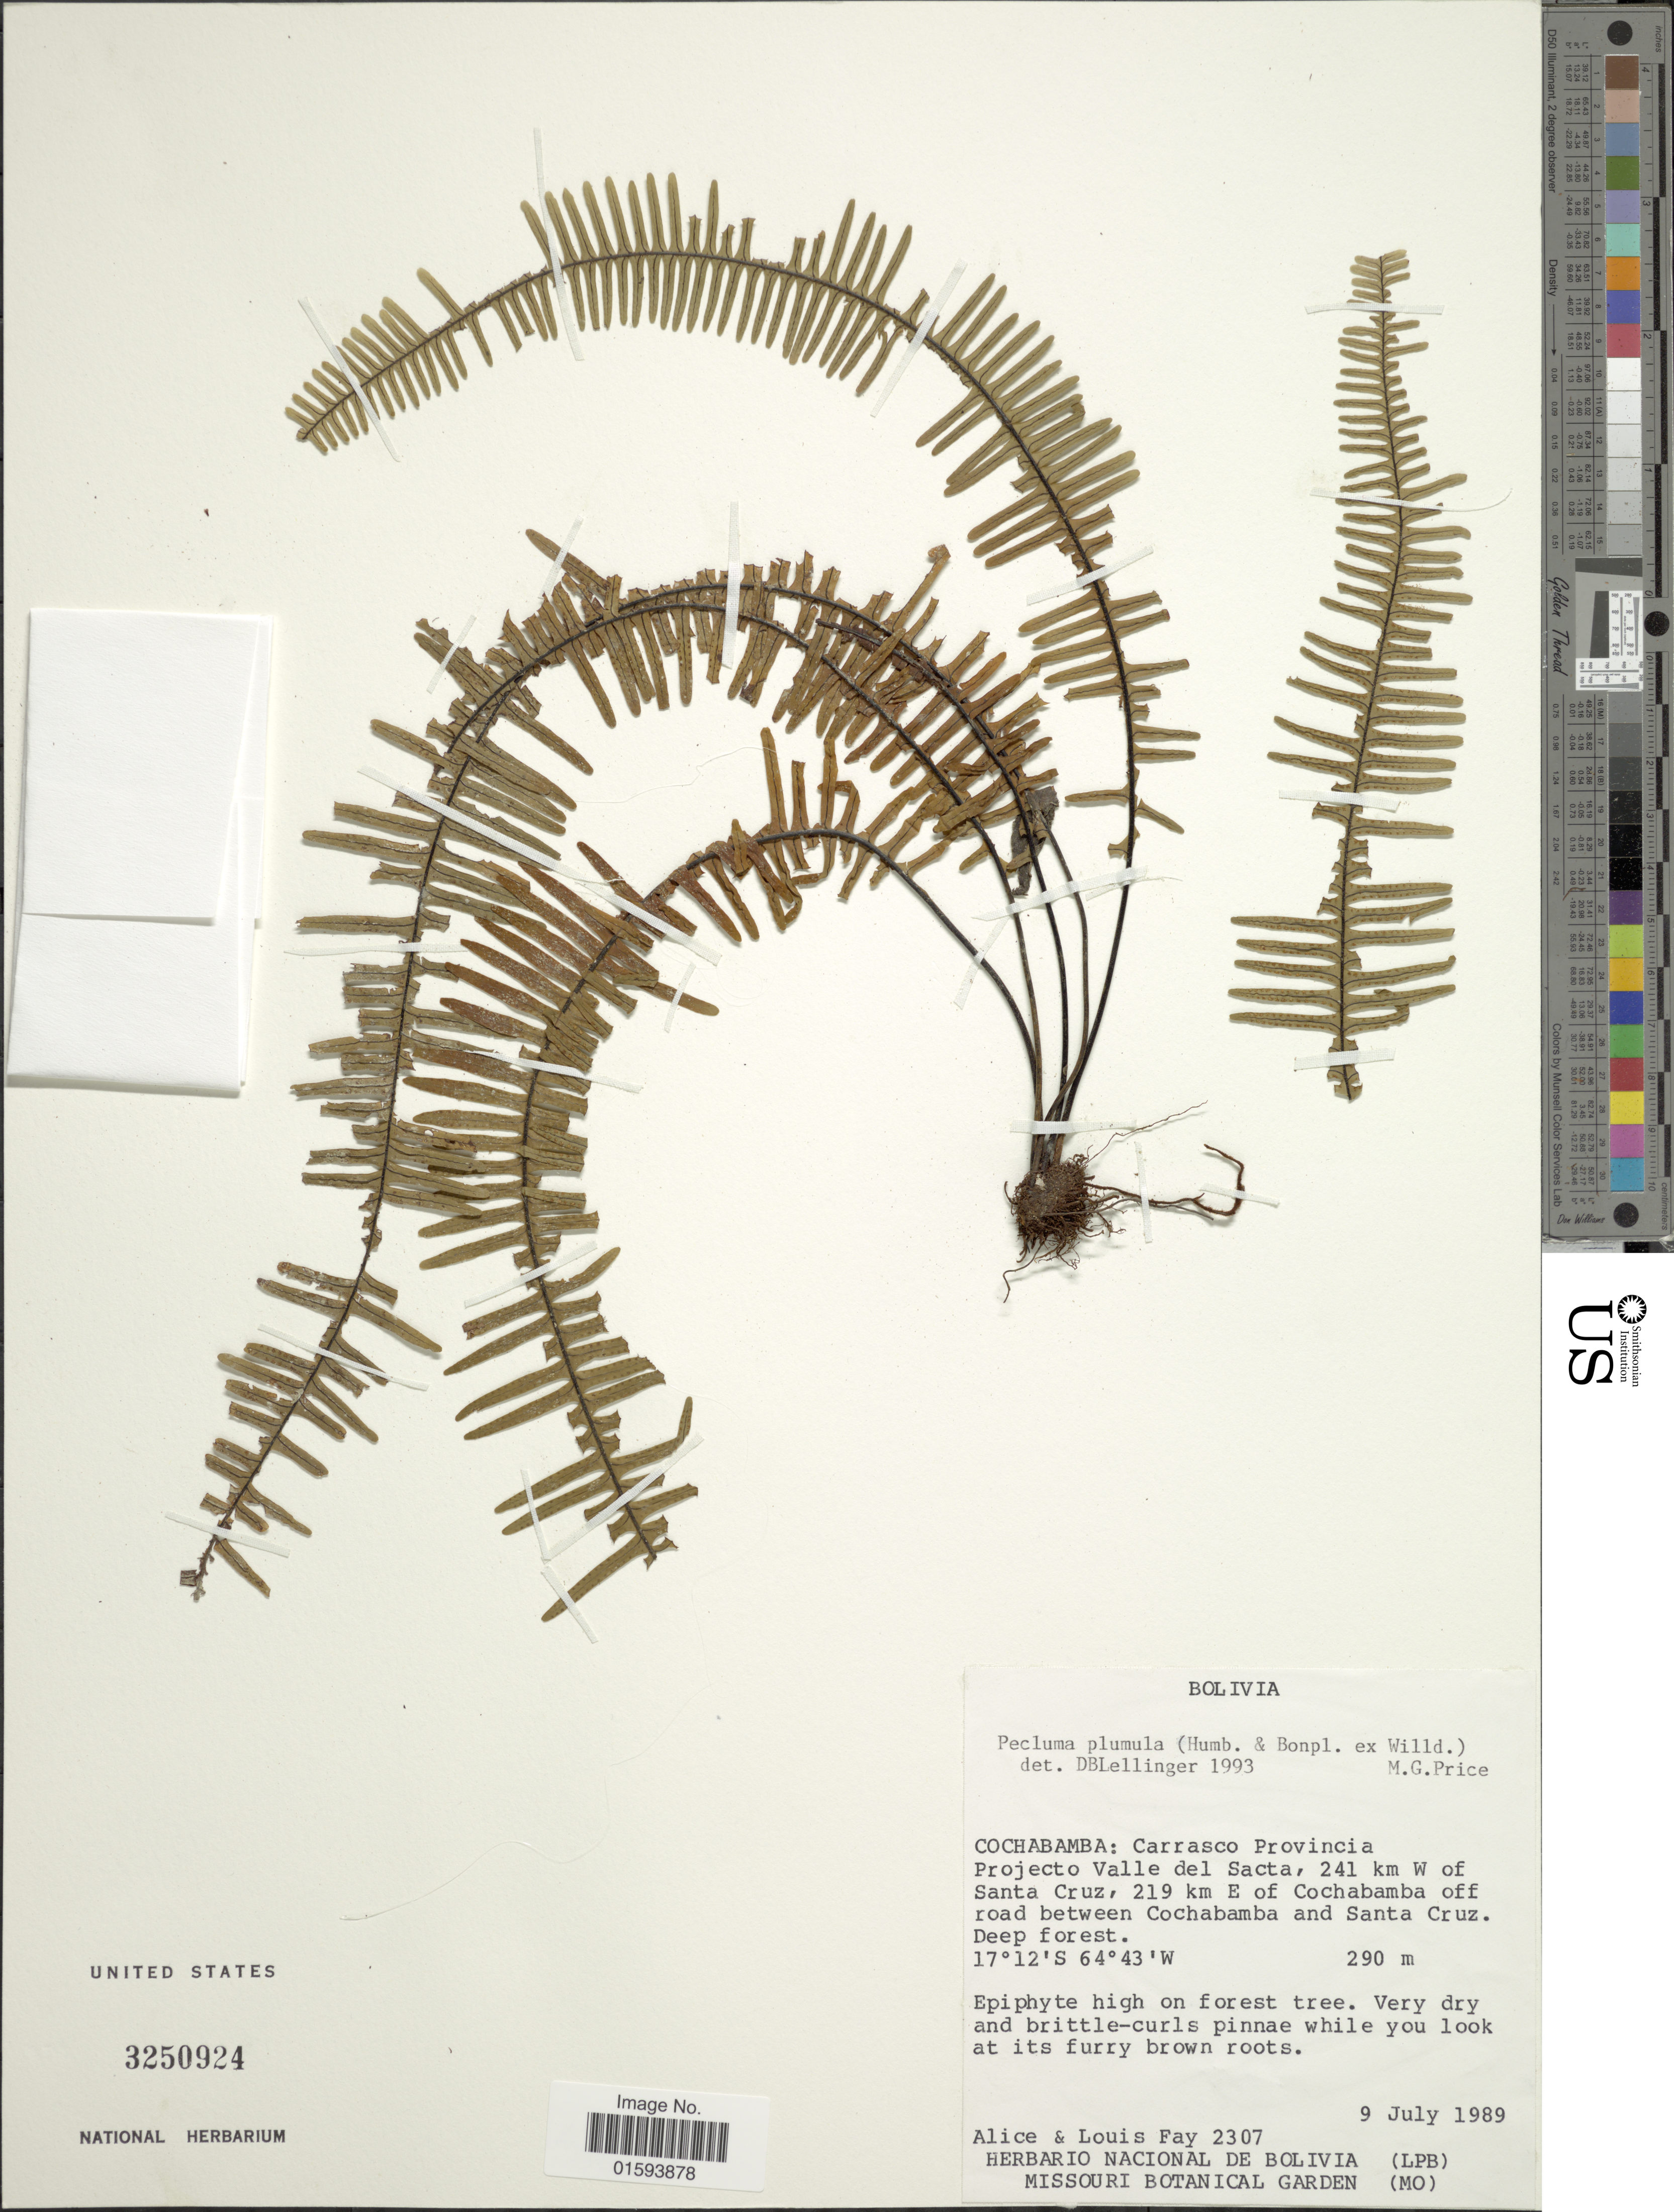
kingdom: Plantae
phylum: Tracheophyta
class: Polypodiopsida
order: Polypodiales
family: Polypodiaceae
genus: Pecluma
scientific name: Pecluma plumula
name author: (Humb. & Bonpl. ex Willd.) M.G. Price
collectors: A. Fay & L. Fay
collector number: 2307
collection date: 1989-07-09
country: Bolivia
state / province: Cochabamba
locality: Carrasco Provincia, Projecto Valle del sacta, 241 km W of santa Cruz, 219 km E of Cochabamba off road between Cochabamba and Santa Cruz.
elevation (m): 290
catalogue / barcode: US 3250924